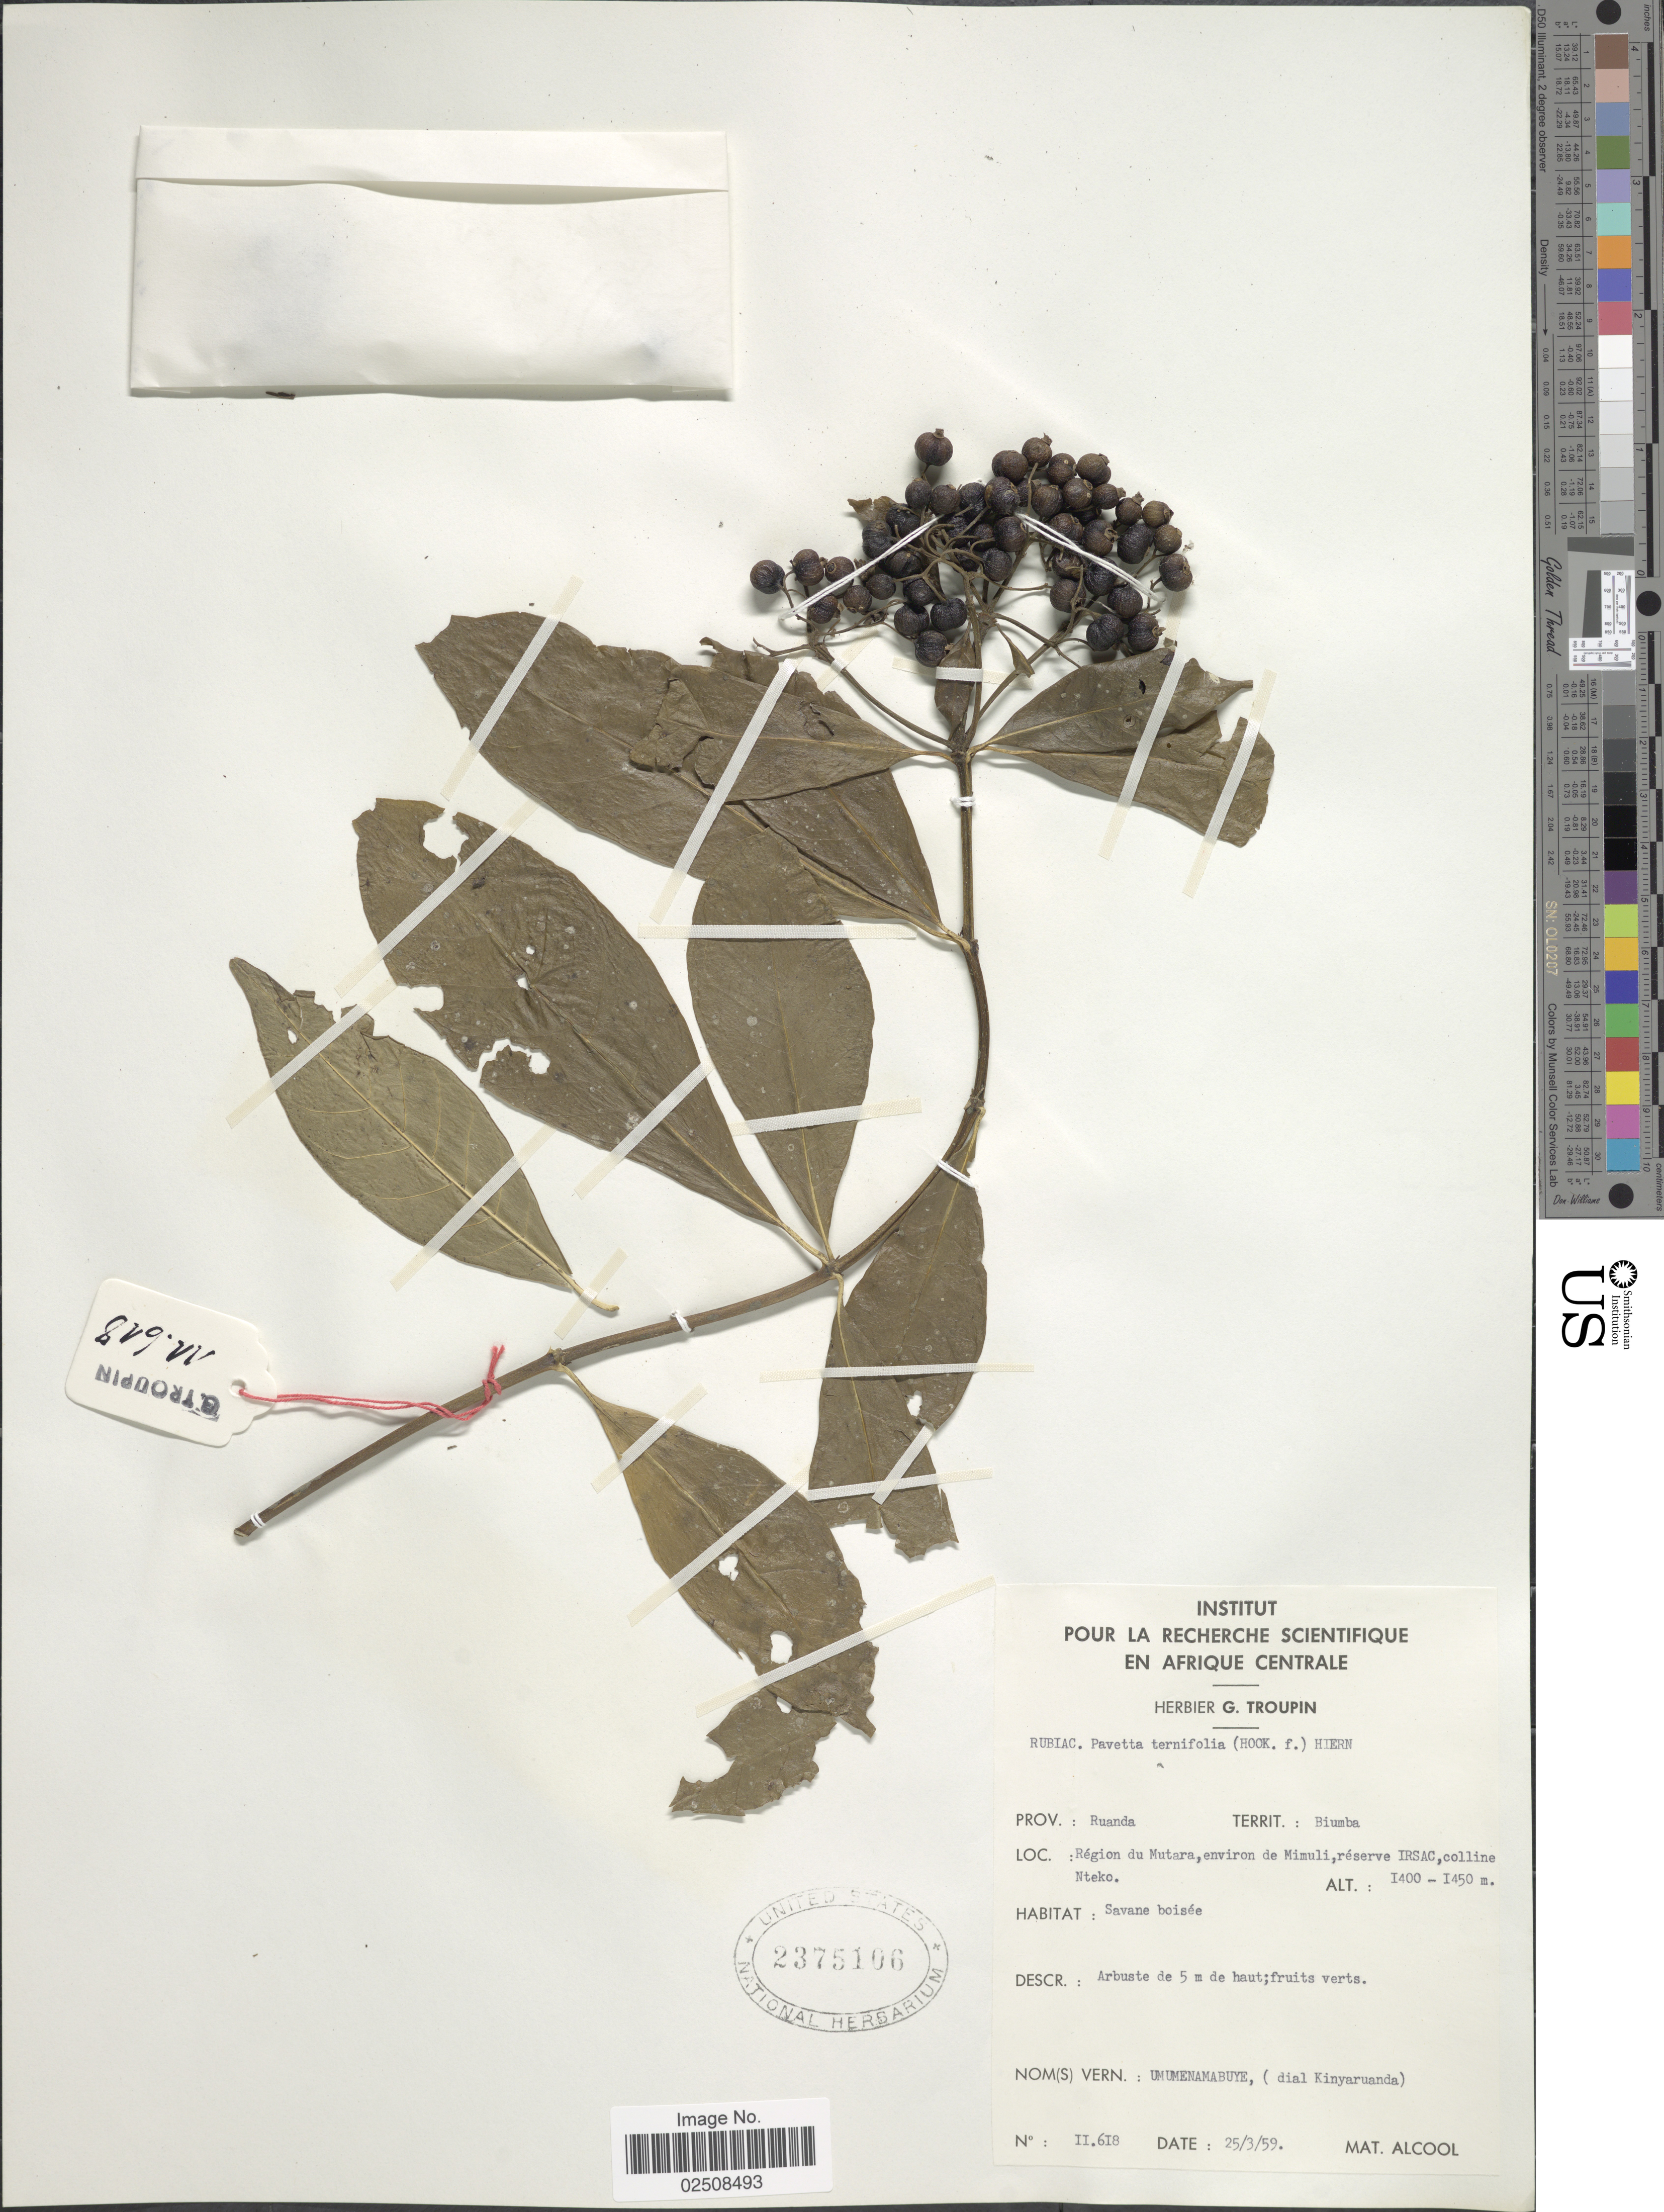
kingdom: Plantae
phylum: Tracheophyta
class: Magnoliopsida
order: Gentianales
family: Rubiaceae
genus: Pavetta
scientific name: Pavetta ternifolia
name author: Hook. f. ex Oliv.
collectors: ex herb. G. Troupin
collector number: I11618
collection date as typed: Transcribed d/m/y: 25/3/59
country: Rwanda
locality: Ruanda. Biumba. Regin du Mutara, environ de Mimuli, reserve IRSAC, colline Nteko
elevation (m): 1400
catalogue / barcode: US 2375106